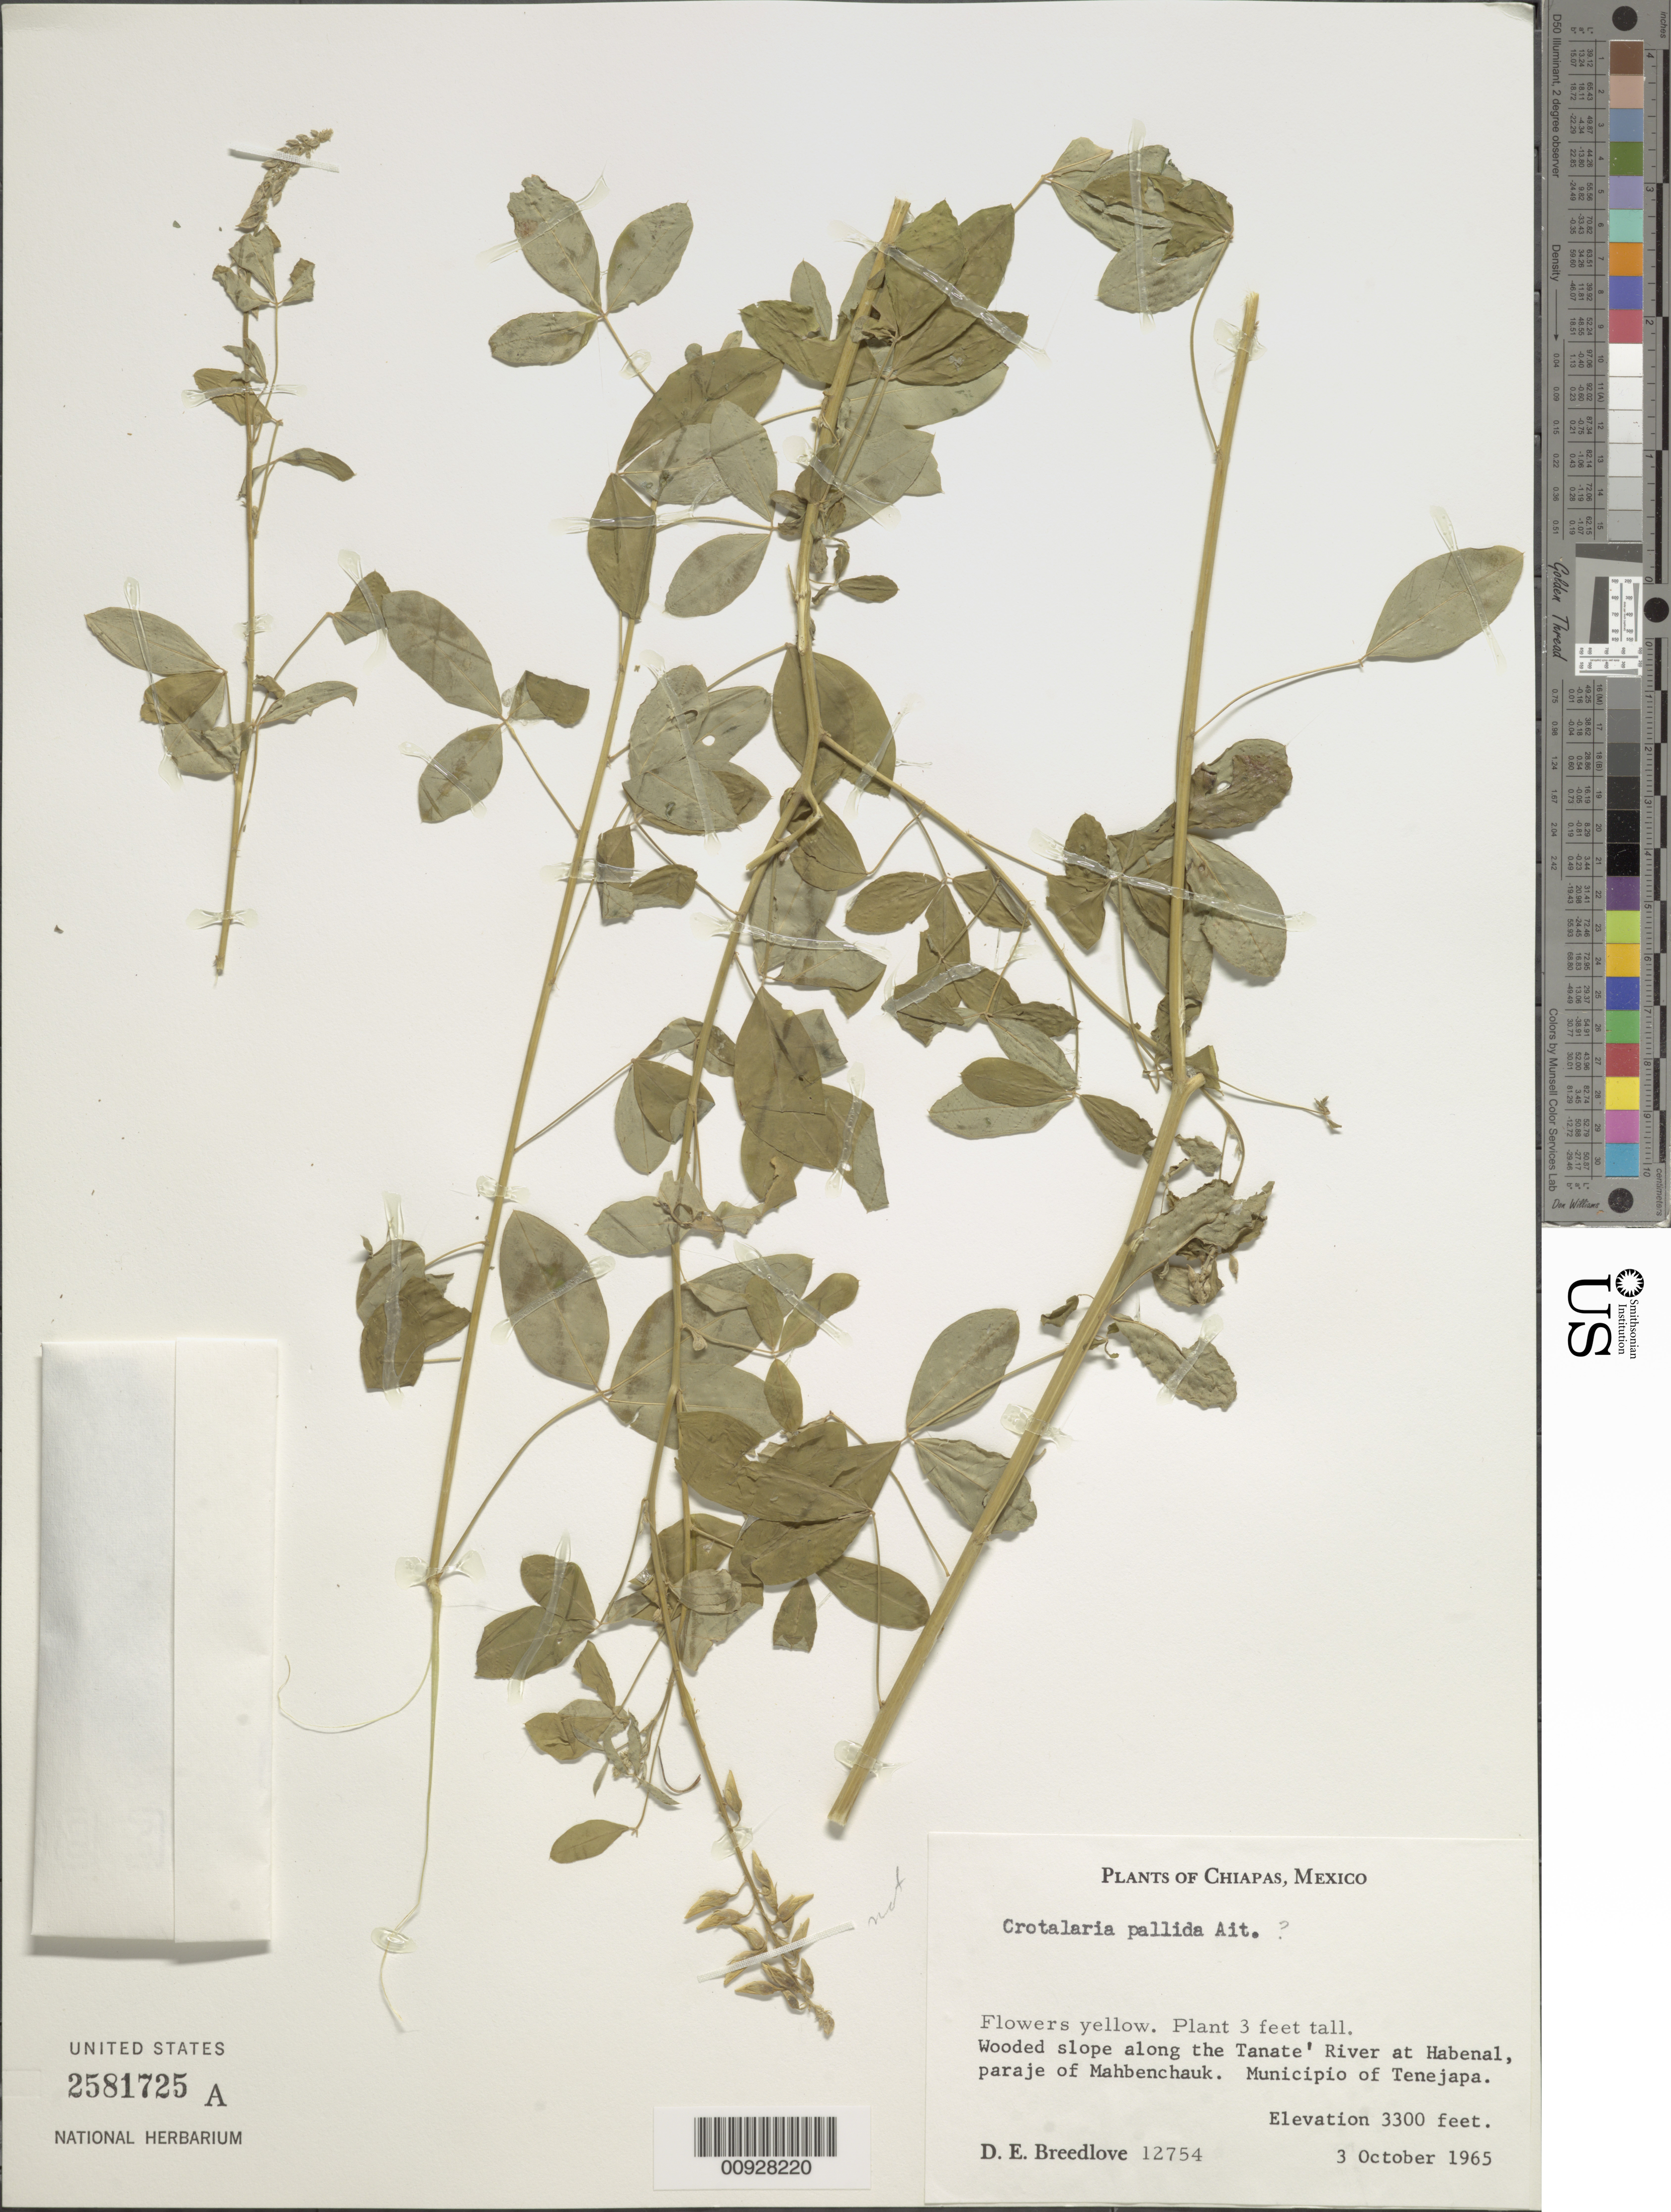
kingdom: Plantae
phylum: Tracheophyta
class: Magnoliopsida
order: Fabales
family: Fabaceae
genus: Crotalaria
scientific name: Crotalaria sp.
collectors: D. E. Breedlove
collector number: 12754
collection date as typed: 03 Oct 1965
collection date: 1965-10-03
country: Mexico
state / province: Chiapas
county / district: Tenejapa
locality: Along the Tanate' River at Habenal, paraje of Mahbenchauk. Municipio of Tenejapa, Chiapas.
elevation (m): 1006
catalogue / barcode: US 2581725A